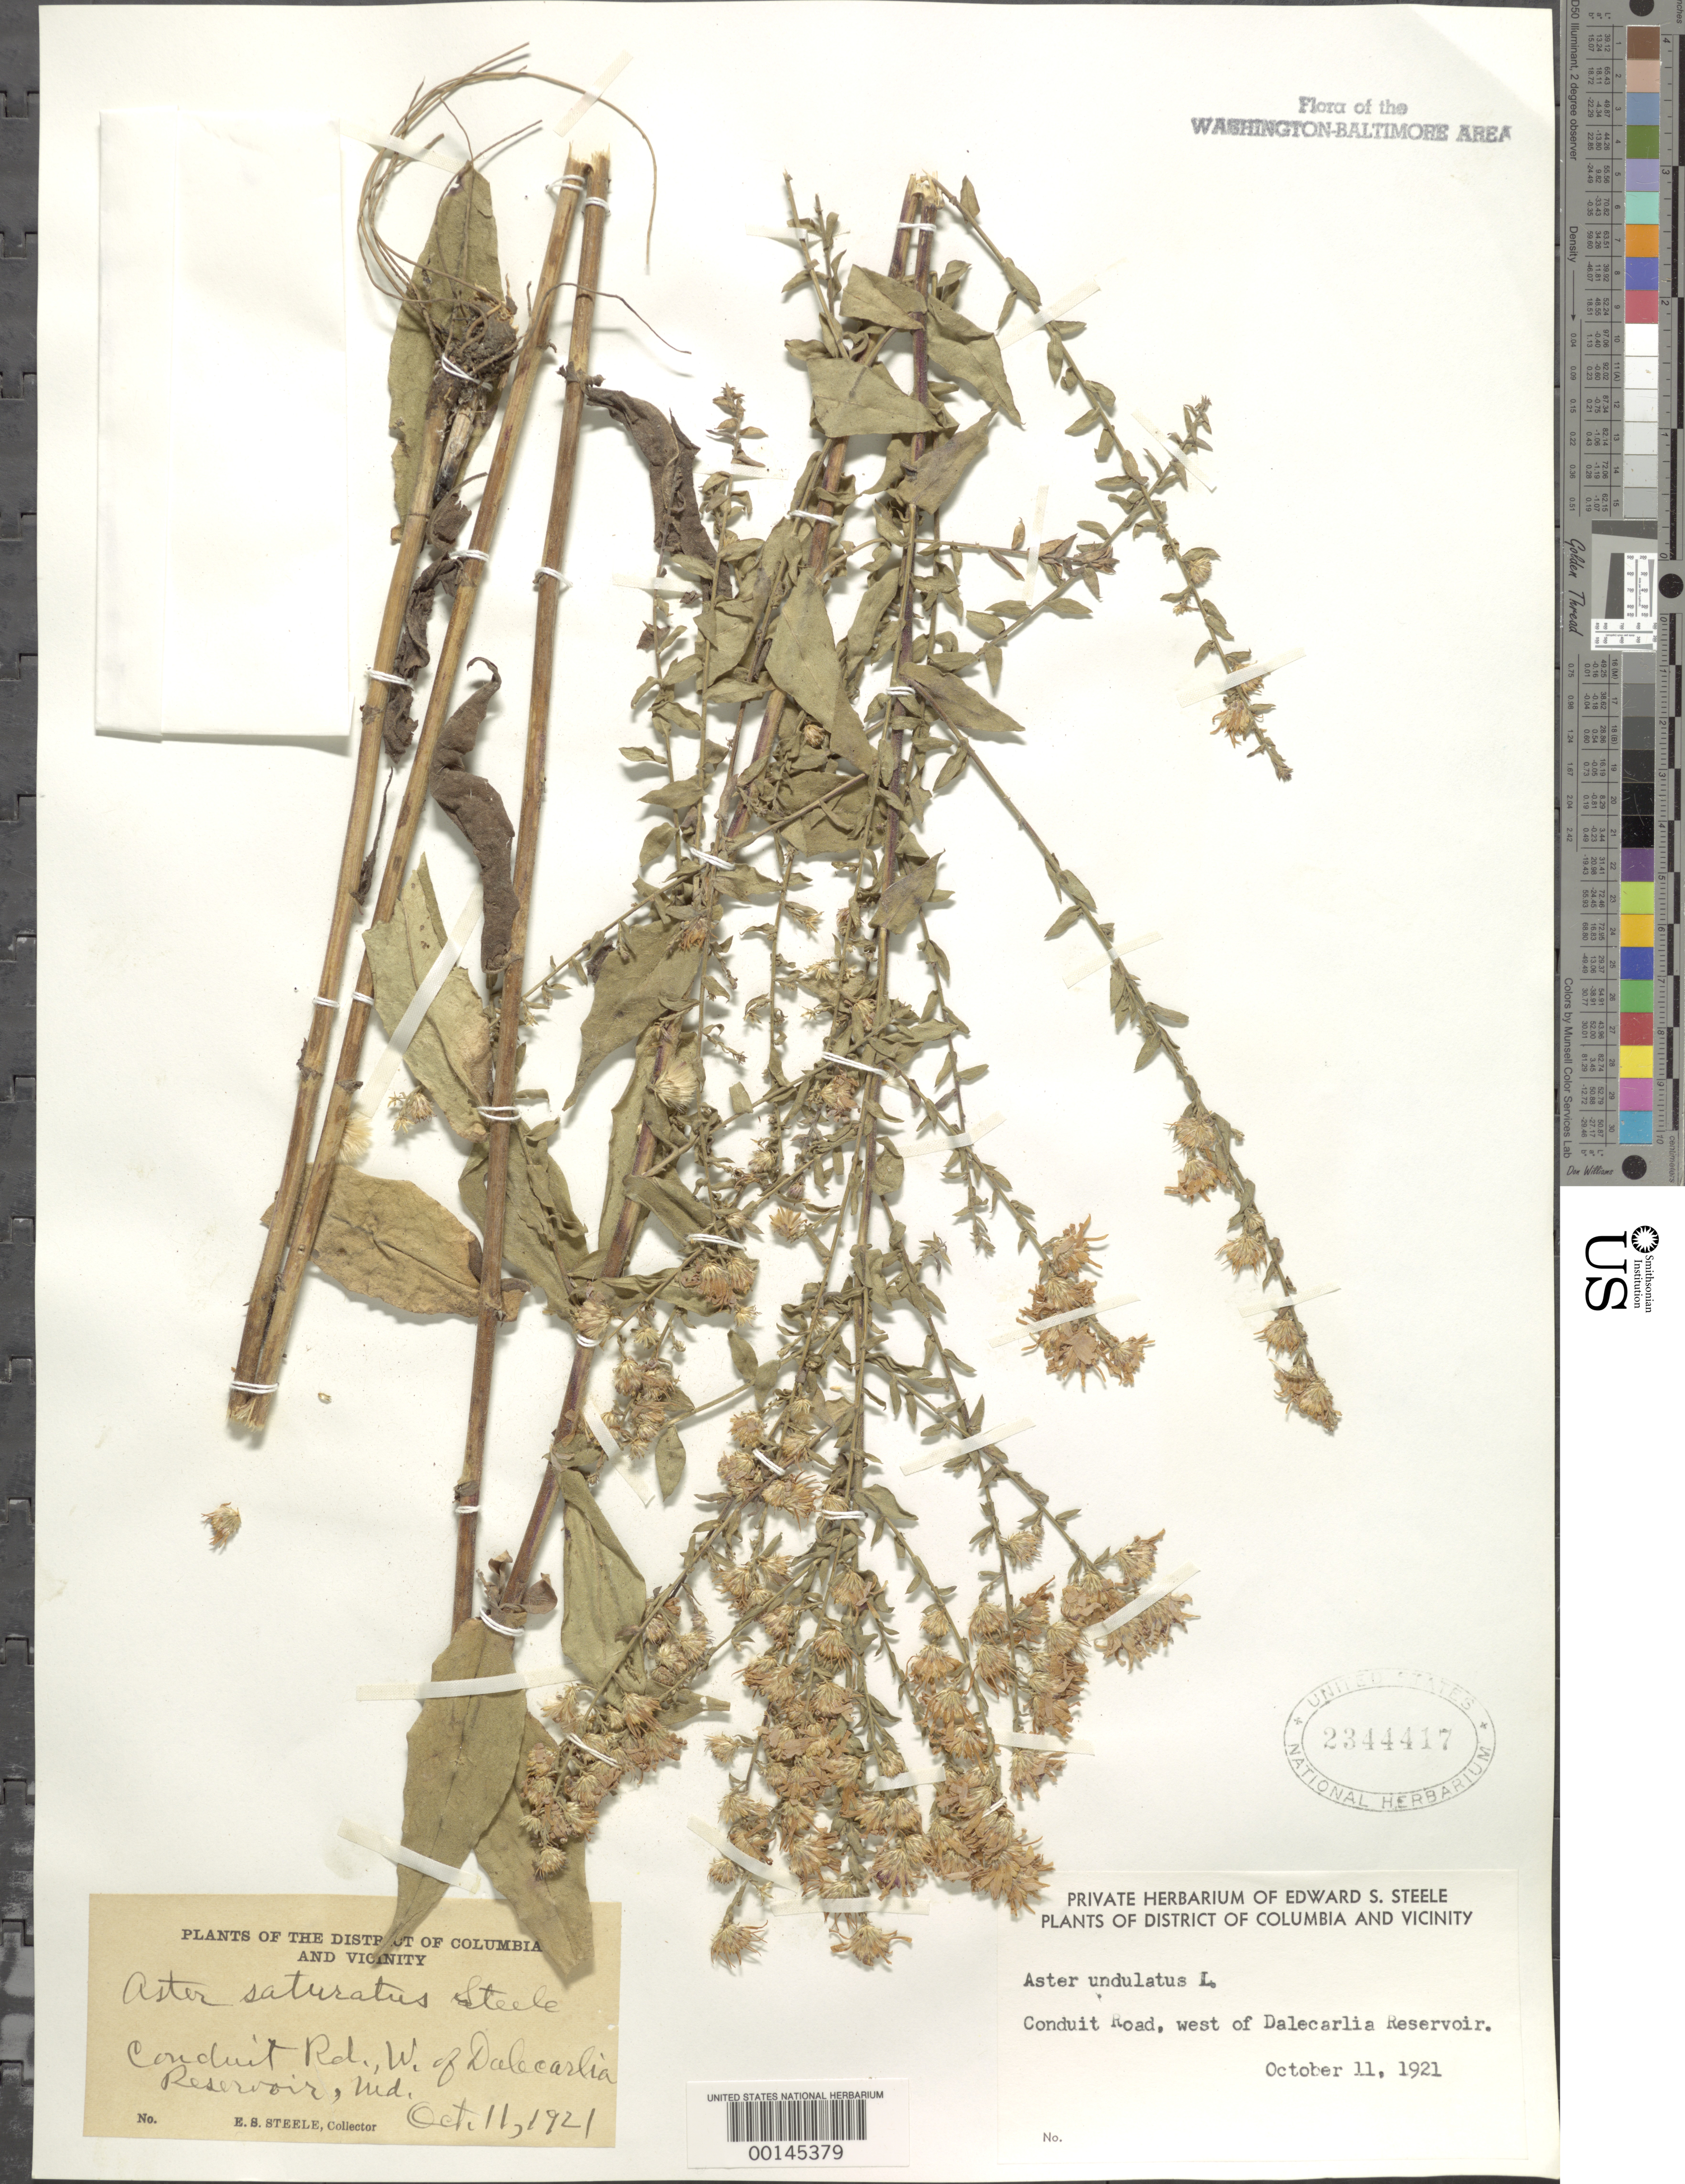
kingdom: Plantae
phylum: Tracheophyta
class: Magnoliopsida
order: Asterales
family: Asteraceae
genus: Symphyotrichum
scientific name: Symphyotrichum undulatum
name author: (L.) G.L. Nesom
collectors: E. Steele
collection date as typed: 11 Oct 1921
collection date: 1921-10-11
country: United States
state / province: District of Columbia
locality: Conduit Road west of Dalecarlia Reservoir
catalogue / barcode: US 2344417